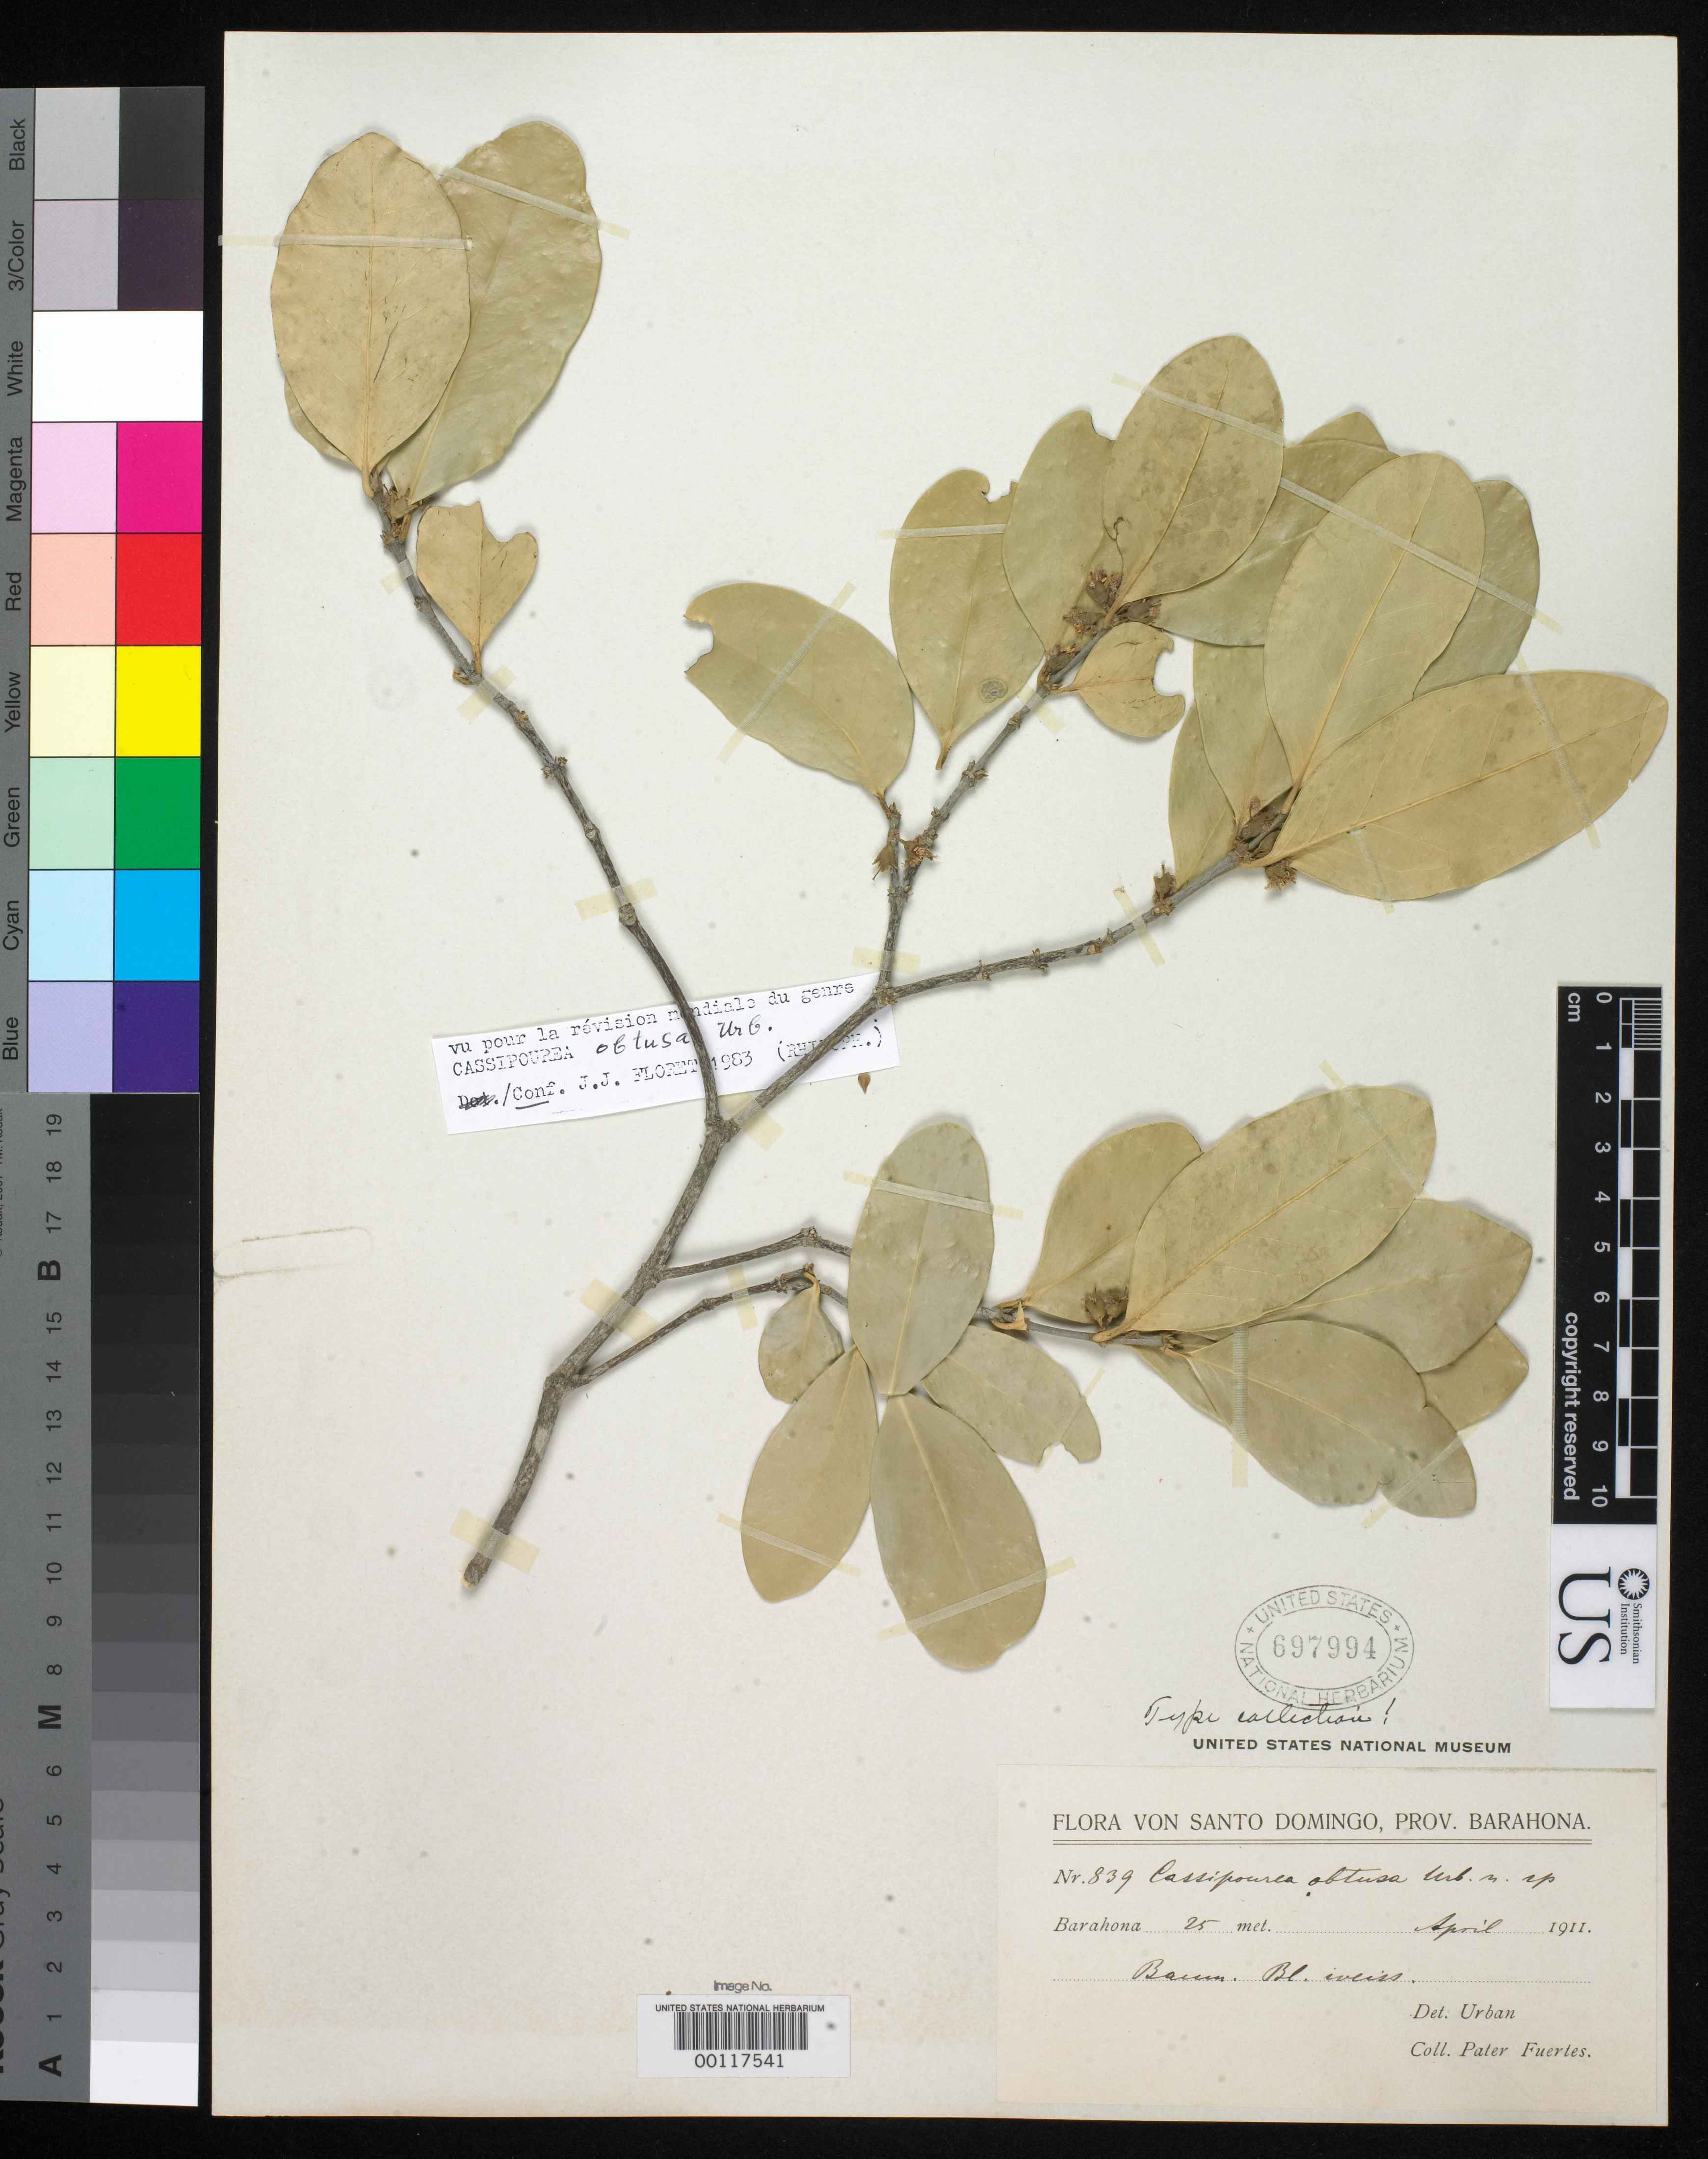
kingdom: Plantae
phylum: Tracheophyta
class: Magnoliopsida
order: Malpighiales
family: Rhizophoraceae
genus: Cassipourea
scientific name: Cassipourea obtusa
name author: Urb.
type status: Isotype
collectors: M. D. Fuertes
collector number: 839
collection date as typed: Apr 1911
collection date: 1911-04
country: Dominican Republic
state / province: Barahona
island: Hispaniola Island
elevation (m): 25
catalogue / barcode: US 697994